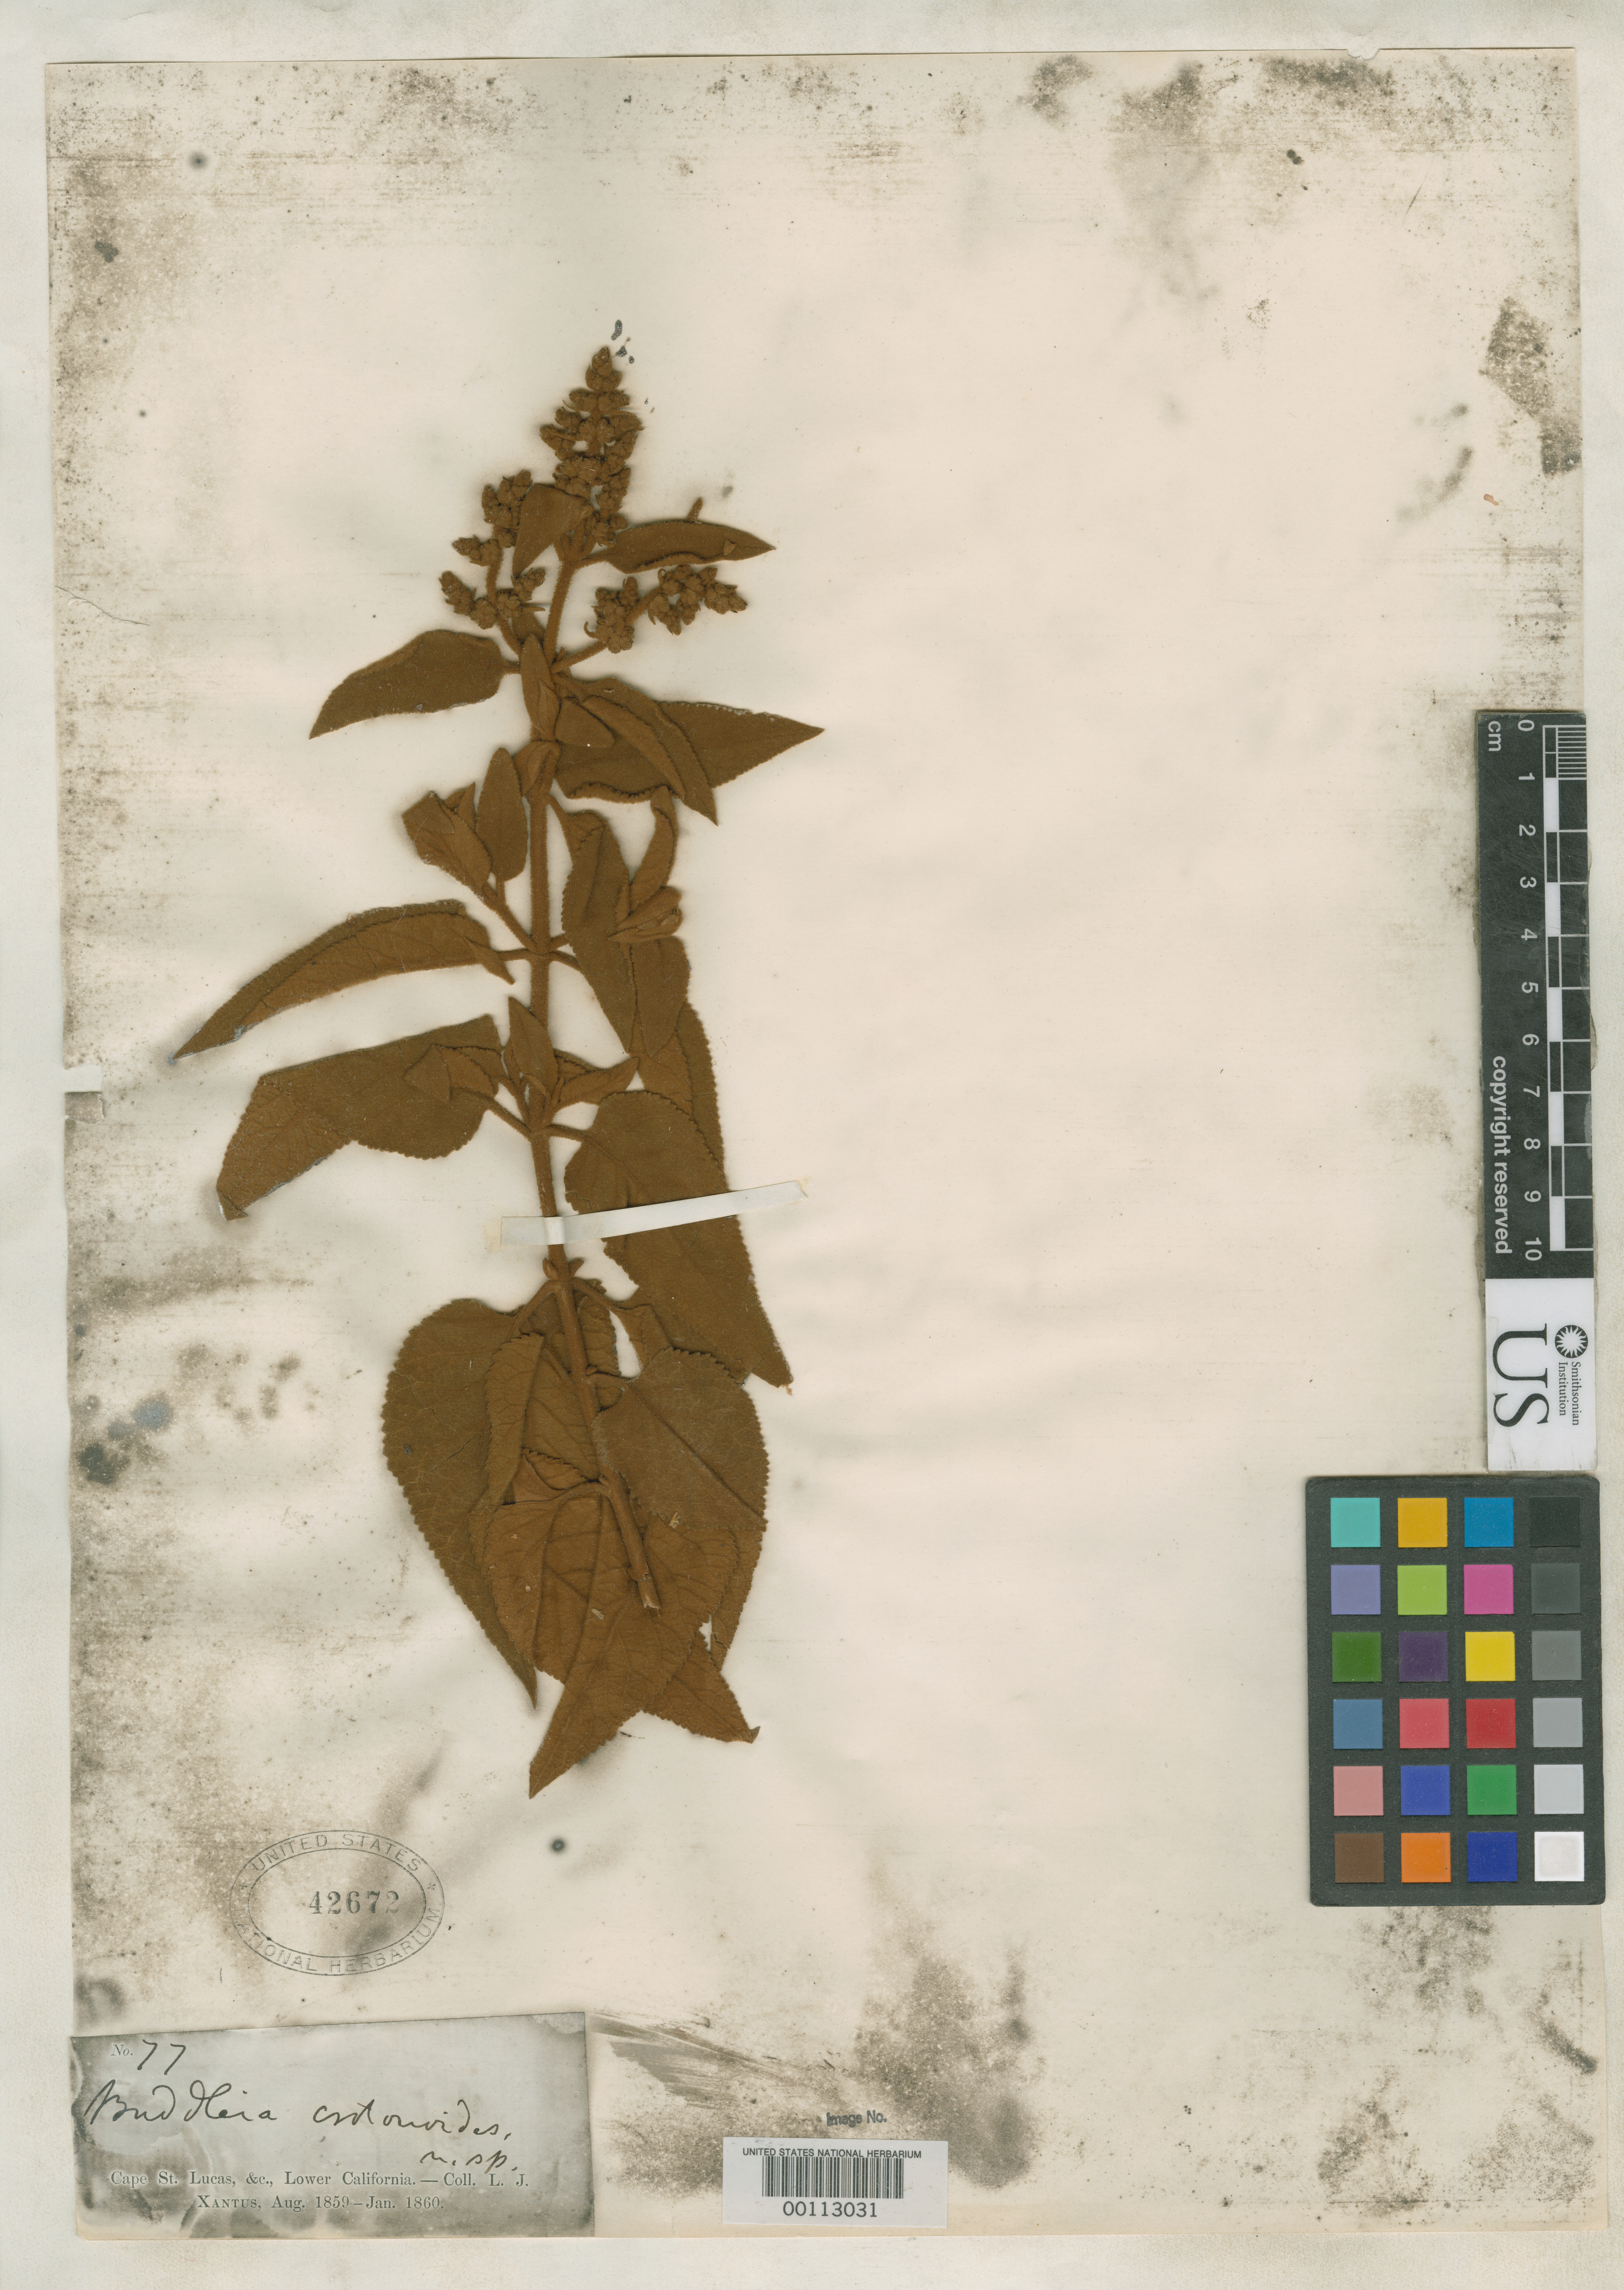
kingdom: Plantae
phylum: Tracheophyta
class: Magnoliopsida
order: Lamiales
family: Scrophulariaceae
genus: Buddleja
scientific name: Buddleja crotonoides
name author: A. Gray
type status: Holotype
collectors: L. J. Xantus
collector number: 77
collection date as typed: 1859 to -- --- 1860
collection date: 1859/1860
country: Mexico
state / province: Baja California Sur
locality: Cape San Lucas.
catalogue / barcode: US 42672